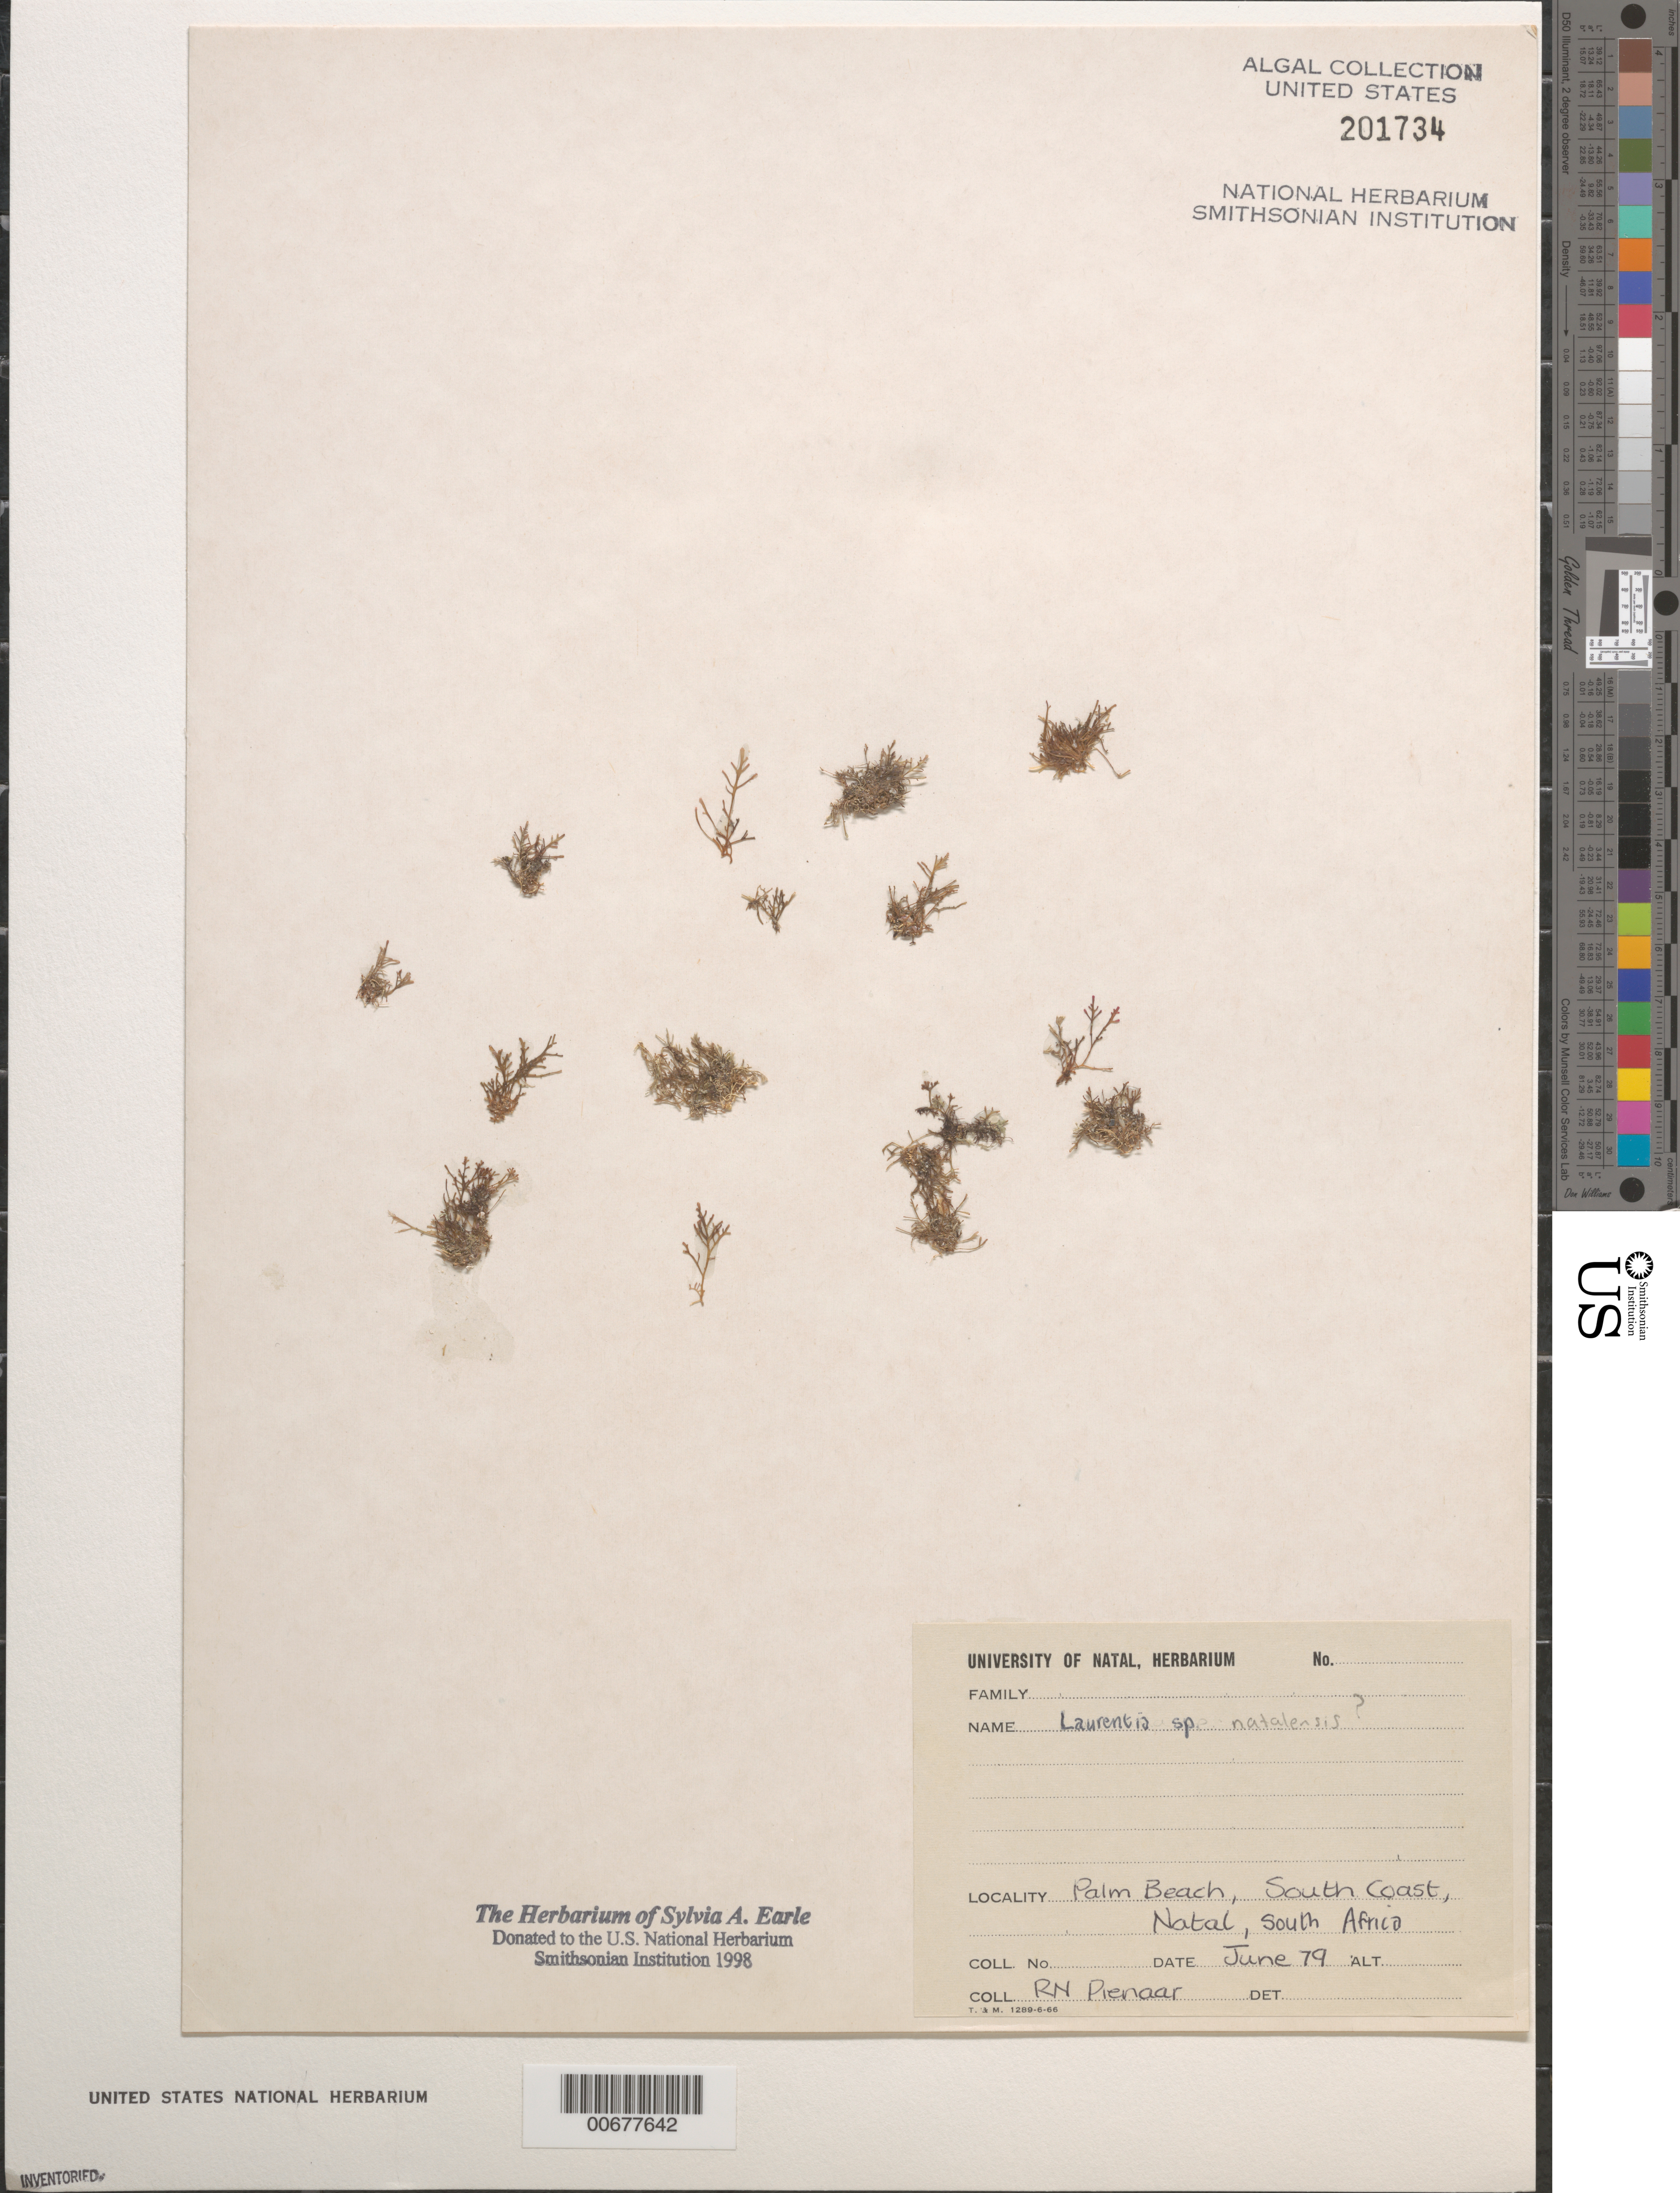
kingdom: Plantae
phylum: Rhodophyta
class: Florideophyceae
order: Ceramiales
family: Rhodomelaceae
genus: Laurencia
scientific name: Laurencia natalensis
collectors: R. Pienaar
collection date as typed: Jun 1979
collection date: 1979-06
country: South Africa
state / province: KwaZulu-Natal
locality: Palm Beach, South Coast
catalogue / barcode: US 201734